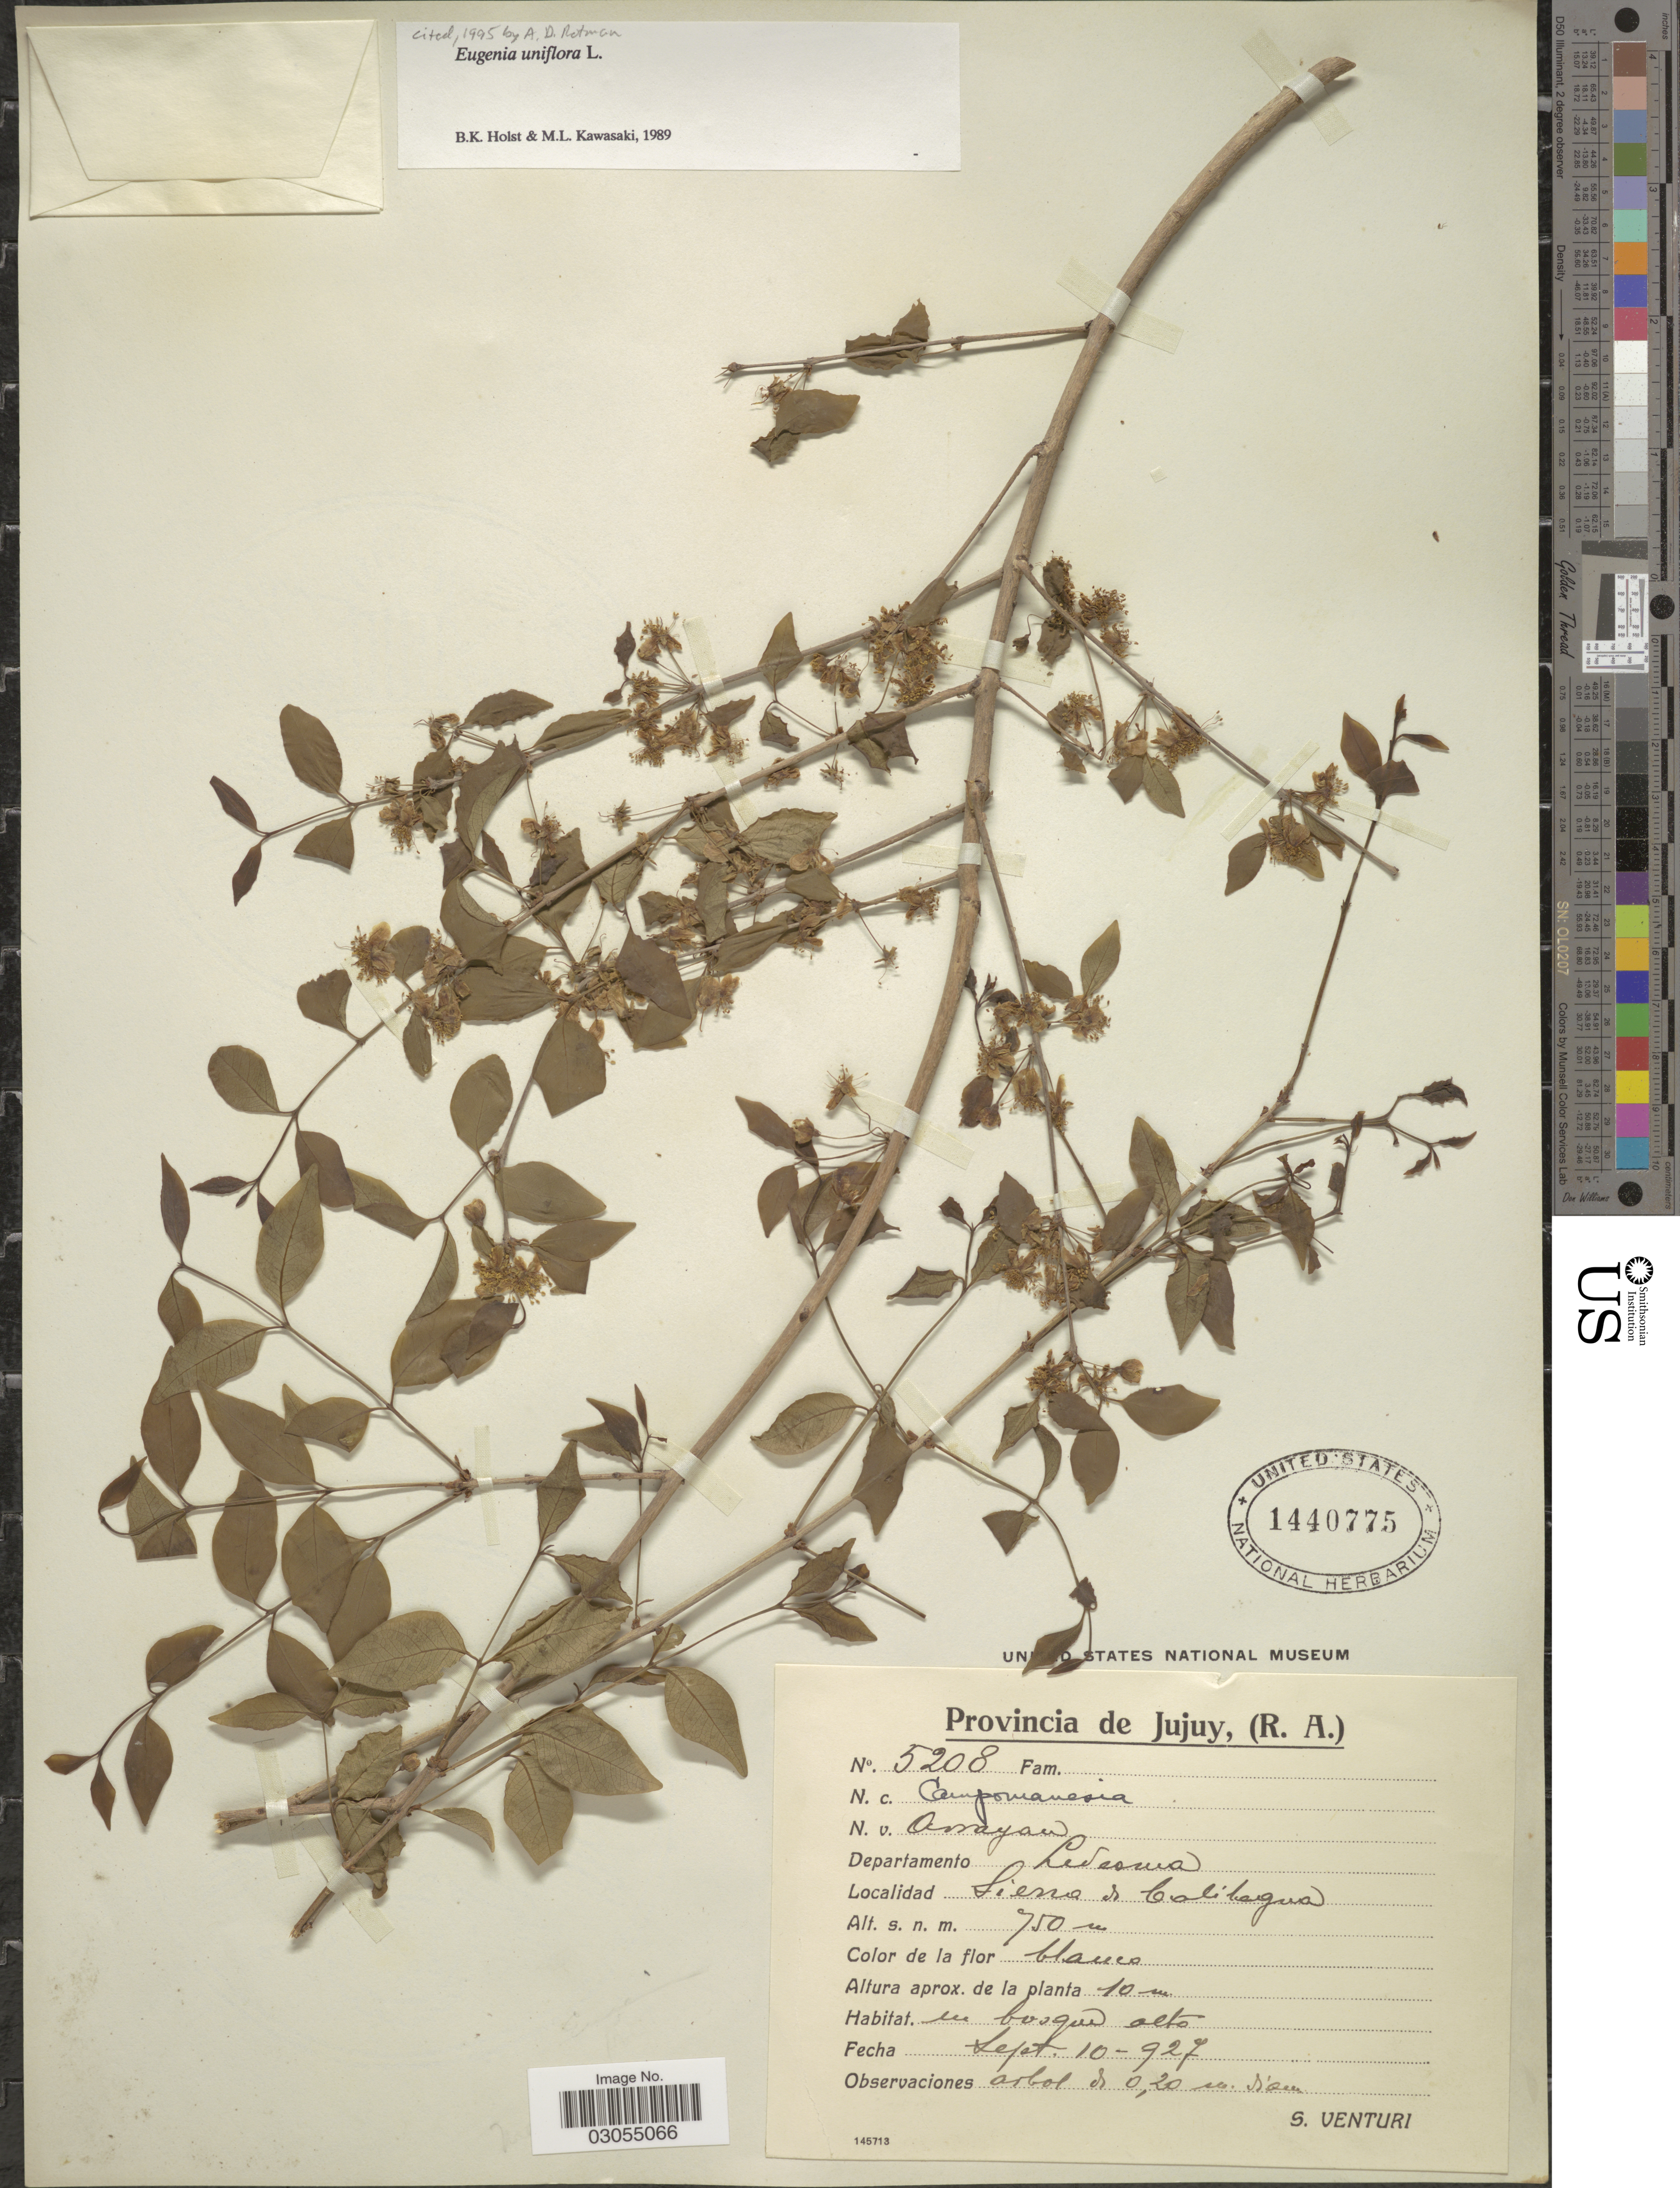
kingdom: Plantae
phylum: Tracheophyta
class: Magnoliopsida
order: Myrtales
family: Myrtaceae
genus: Eugenia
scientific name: Eugenia uniflora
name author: L.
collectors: S. Venturi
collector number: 5208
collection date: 1927-09-10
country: Argentina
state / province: Jujuy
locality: Departamento Ledesma, Sierra de Calistegua.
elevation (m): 750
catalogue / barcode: US 1440775